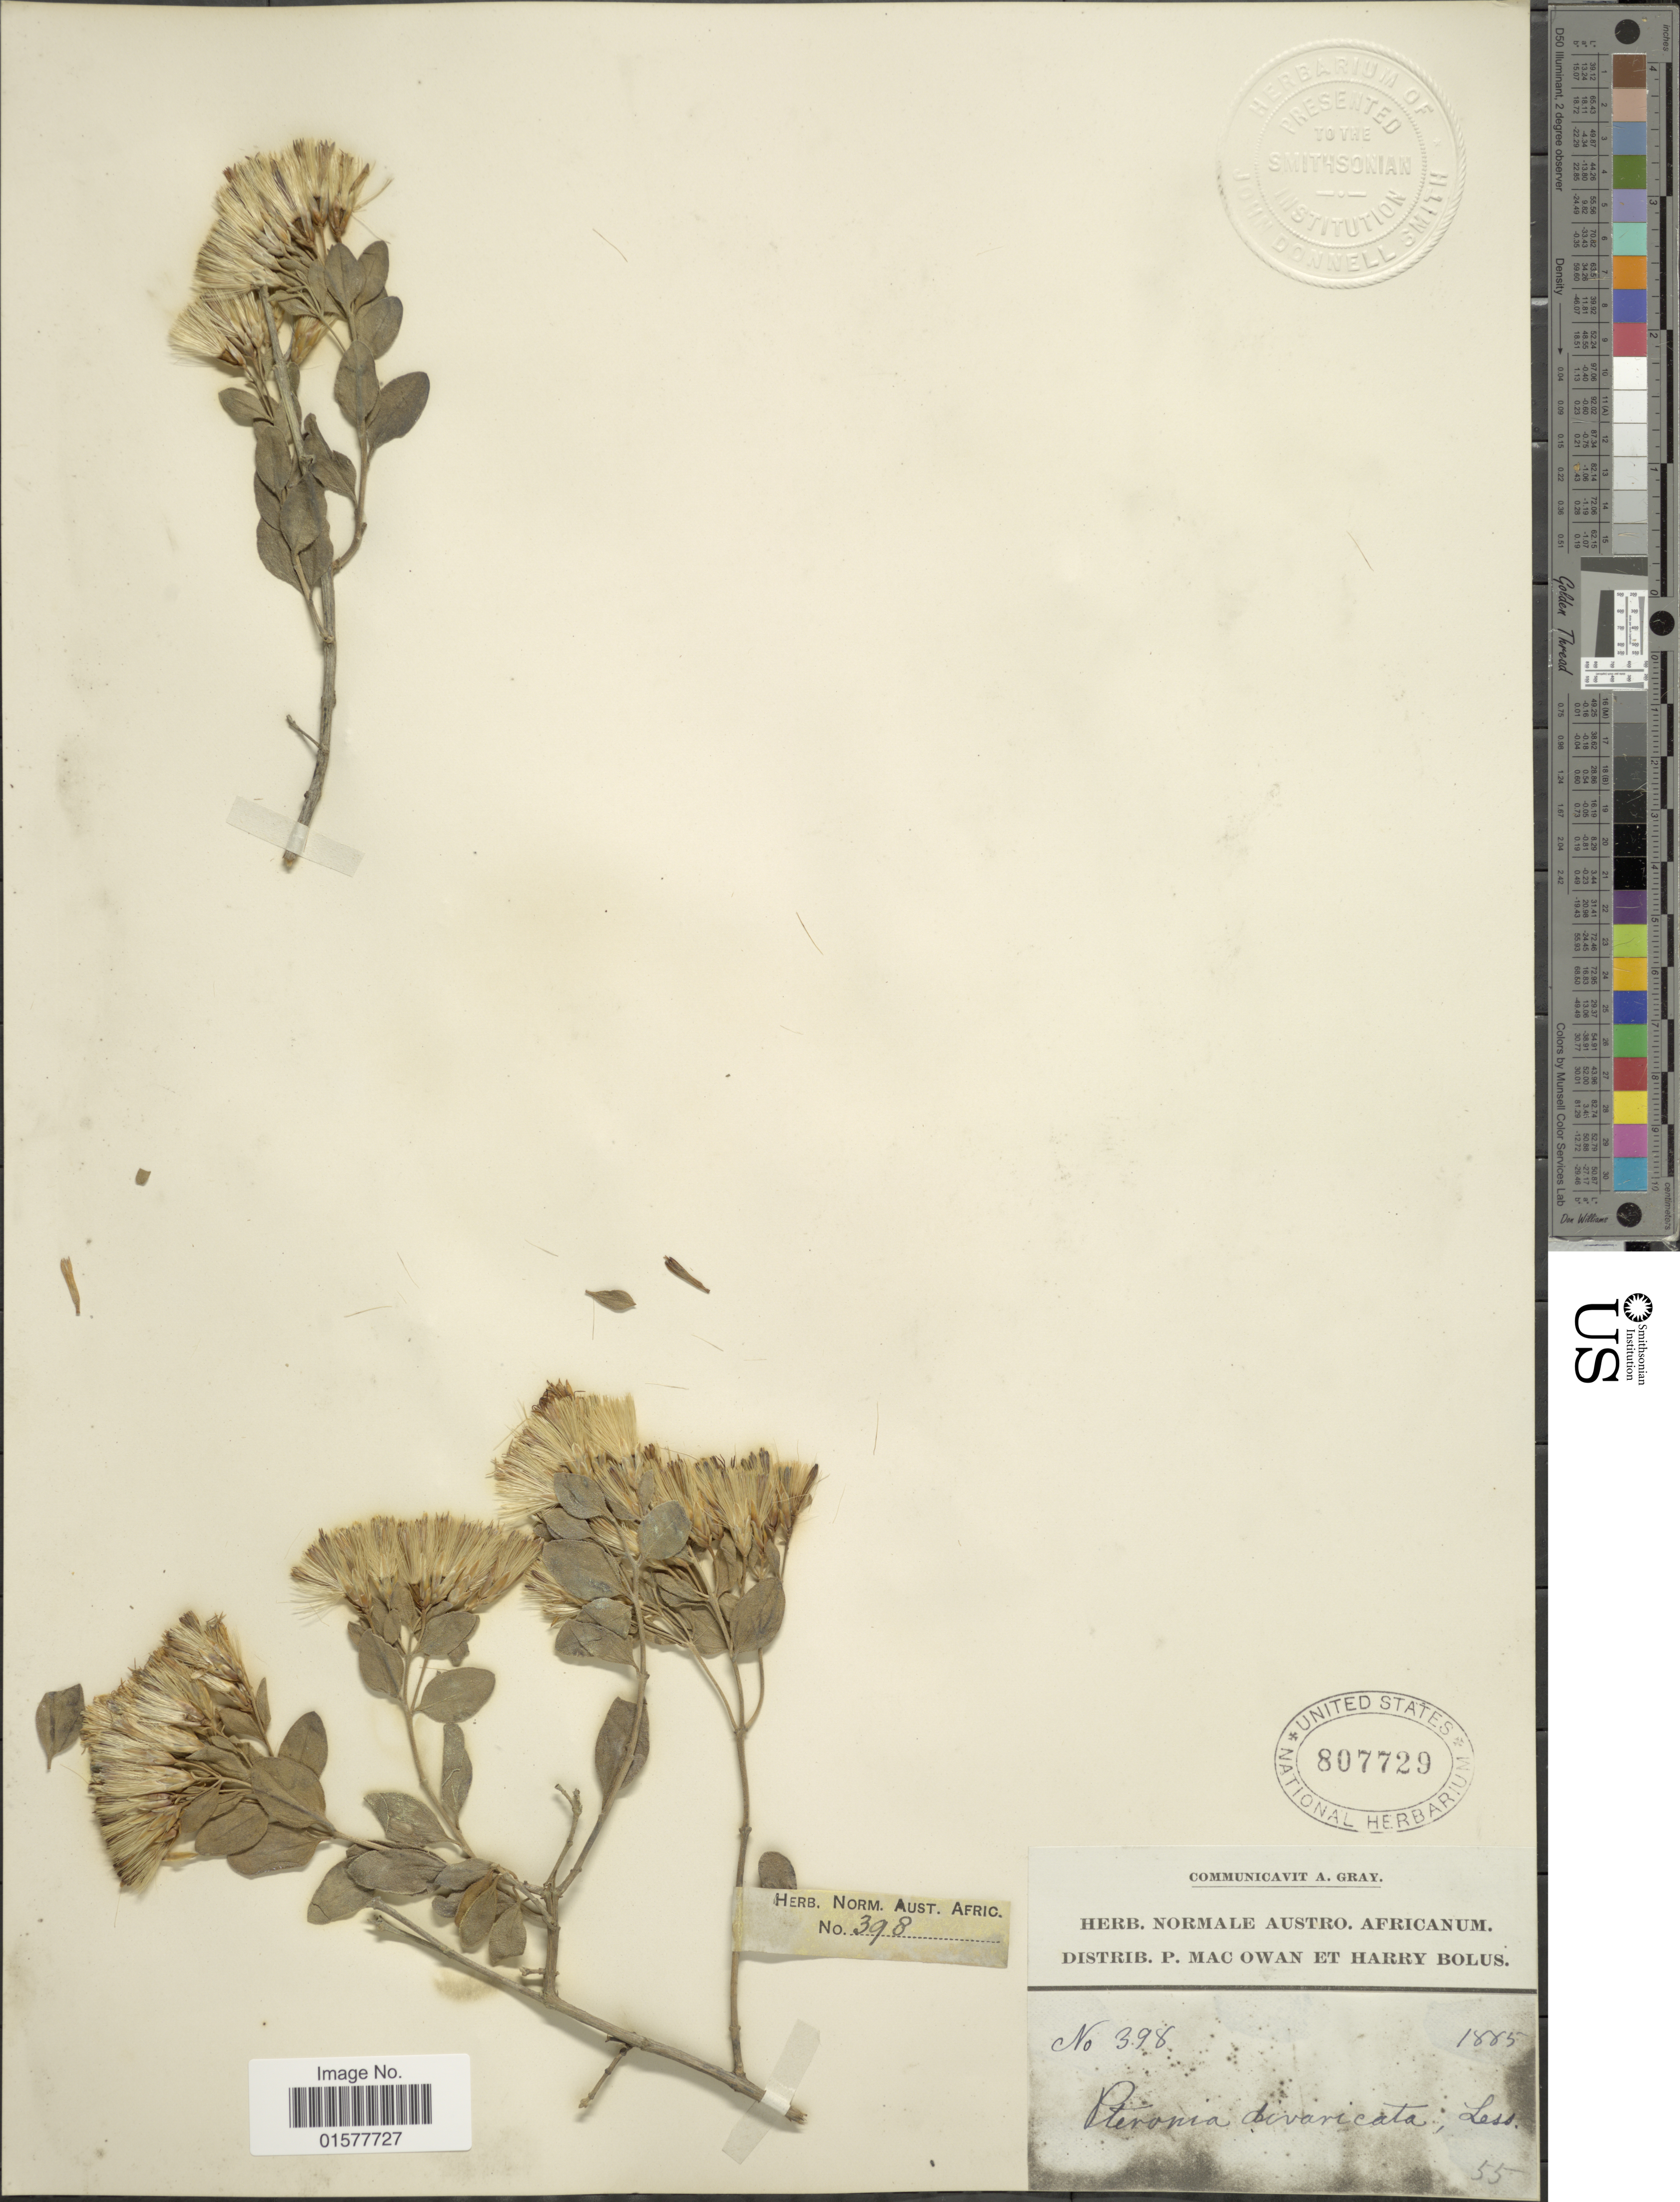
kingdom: Plantae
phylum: Tracheophyta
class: Magnoliopsida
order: Asterales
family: Asteraceae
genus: Pteronia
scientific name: Pteronia divaricata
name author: (P.J. Bergius) Less.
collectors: P. Owan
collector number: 398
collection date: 1885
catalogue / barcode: US 807729